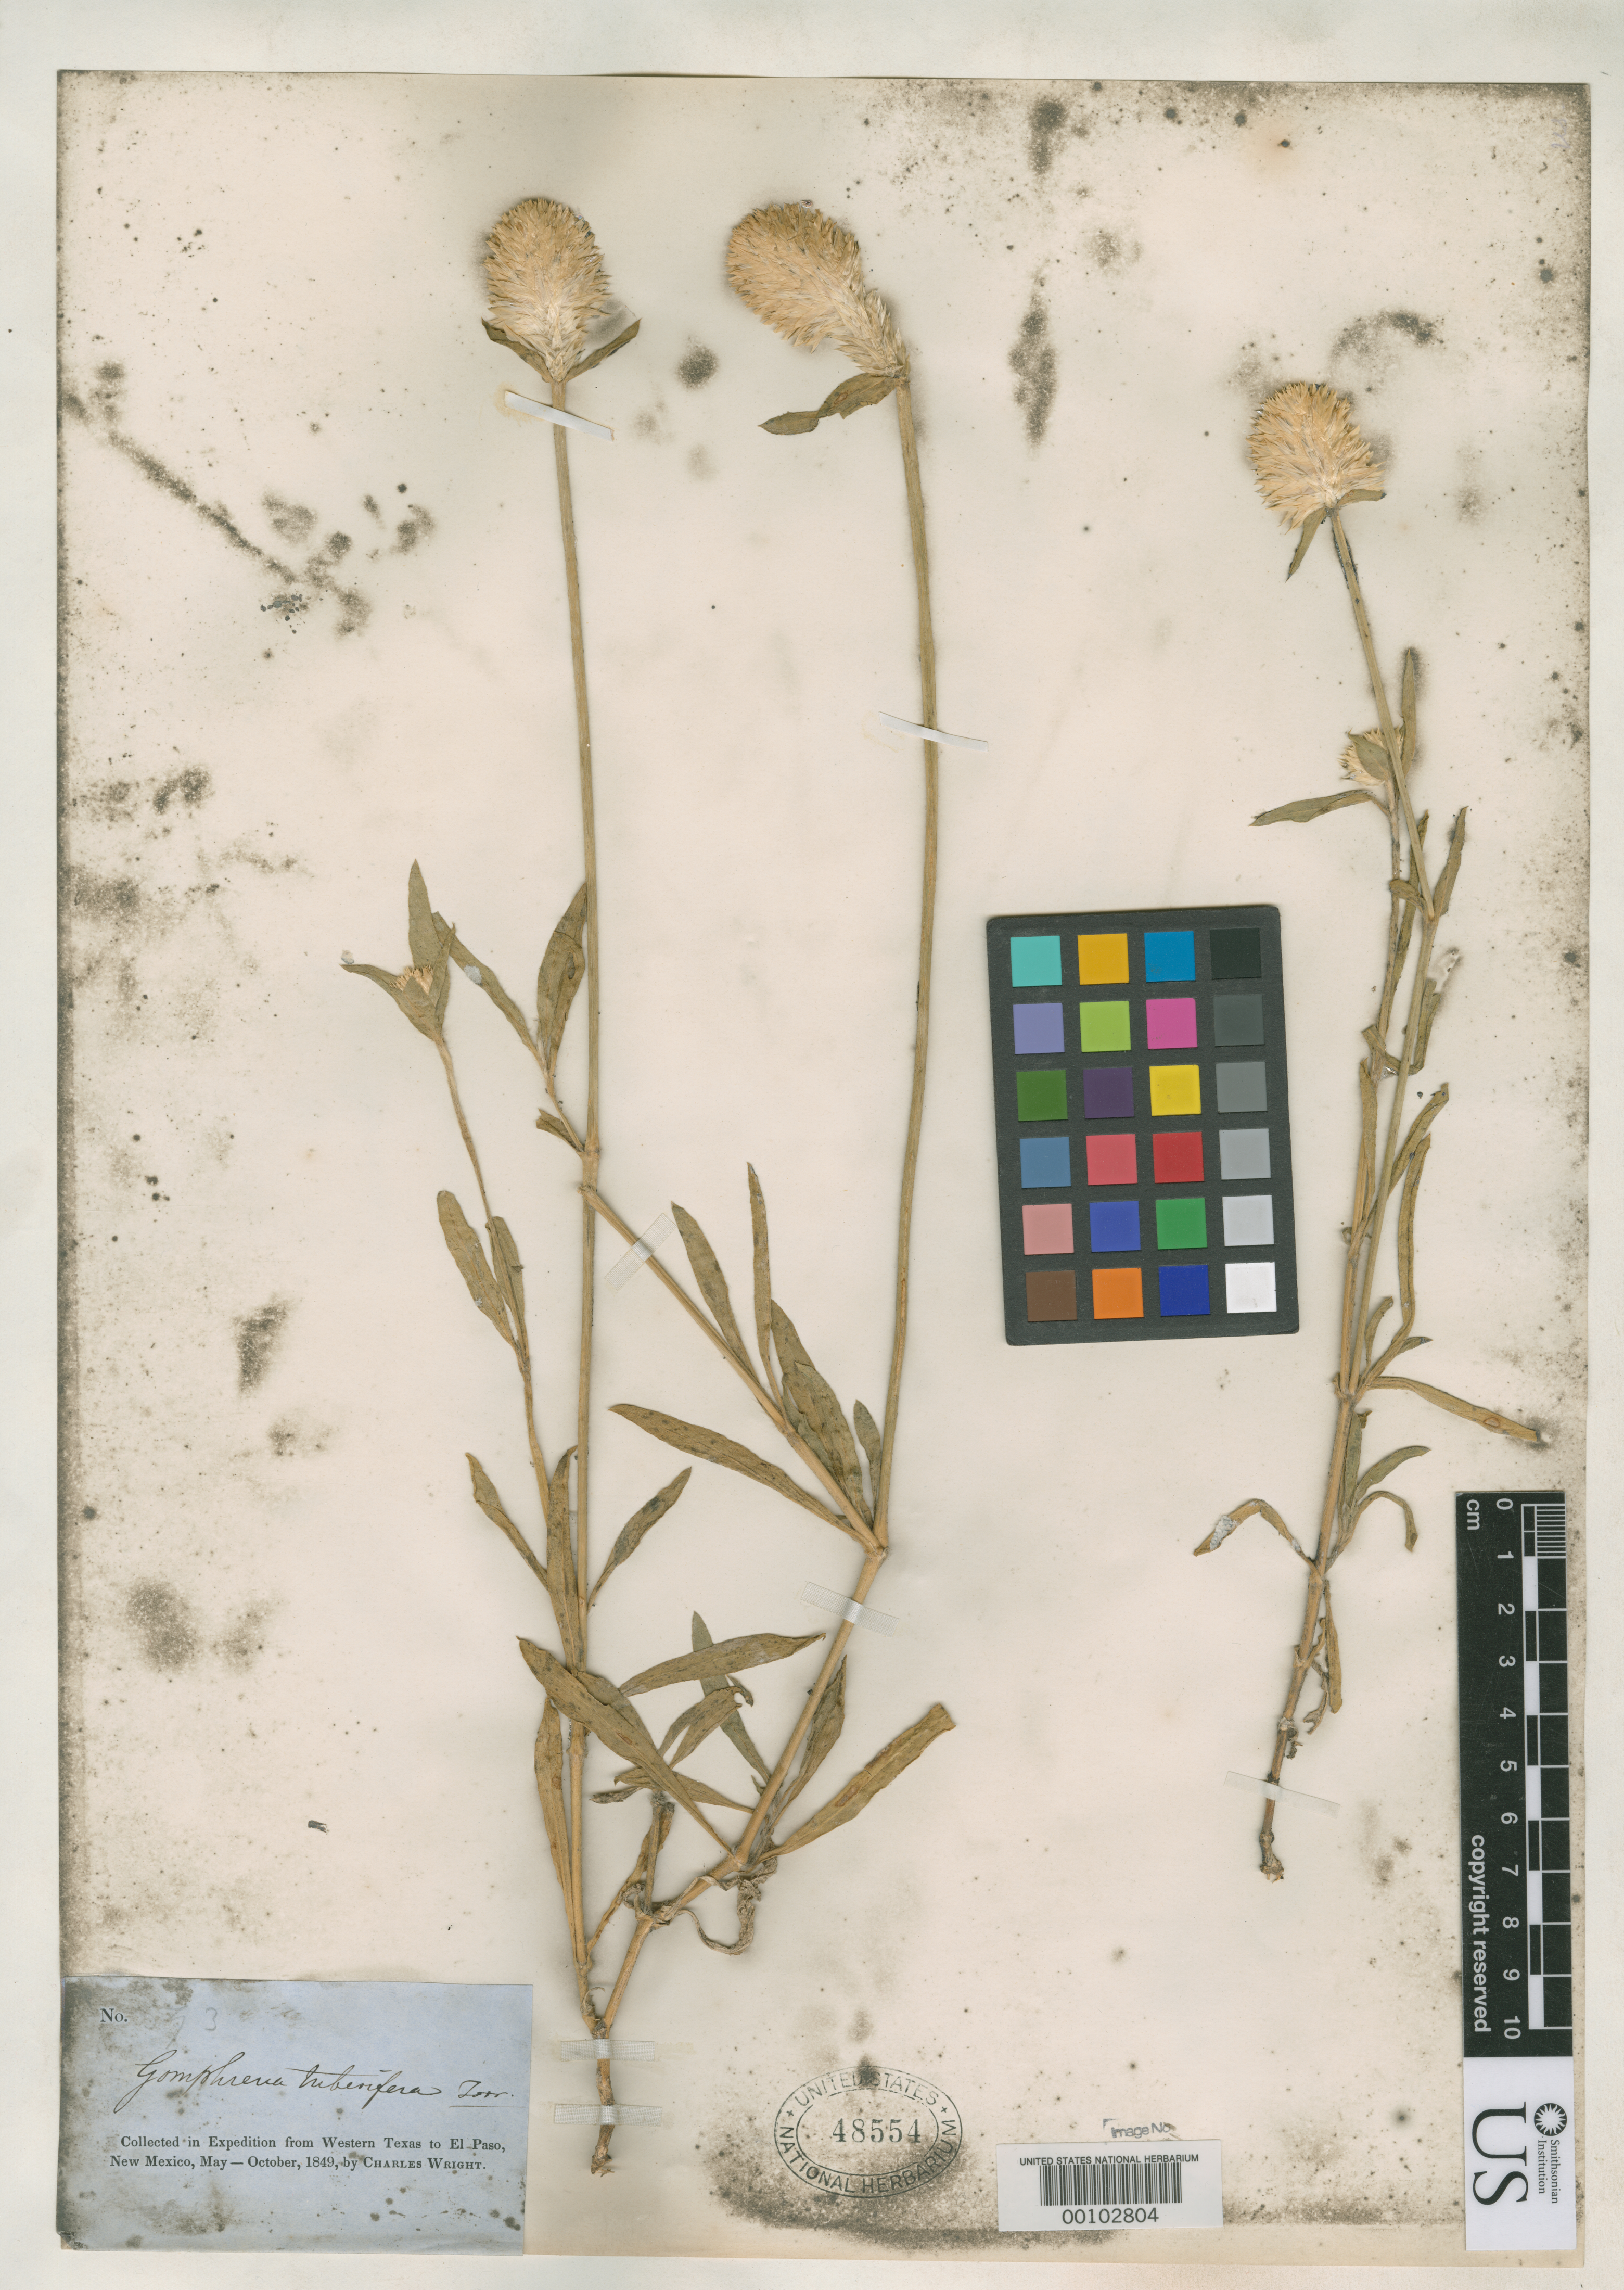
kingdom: Plantae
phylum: Tracheophyta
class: Magnoliopsida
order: Caryophyllales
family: Amaranthaceae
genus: Gomphrena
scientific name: Gomphrena tuberifera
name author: Torr. in Emory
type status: Isosyntype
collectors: C. Wright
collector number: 593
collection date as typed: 1849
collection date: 1849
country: United States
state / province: Texas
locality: Banks of San Pedro and other tributaries of Rio Grande.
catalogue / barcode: US 48554